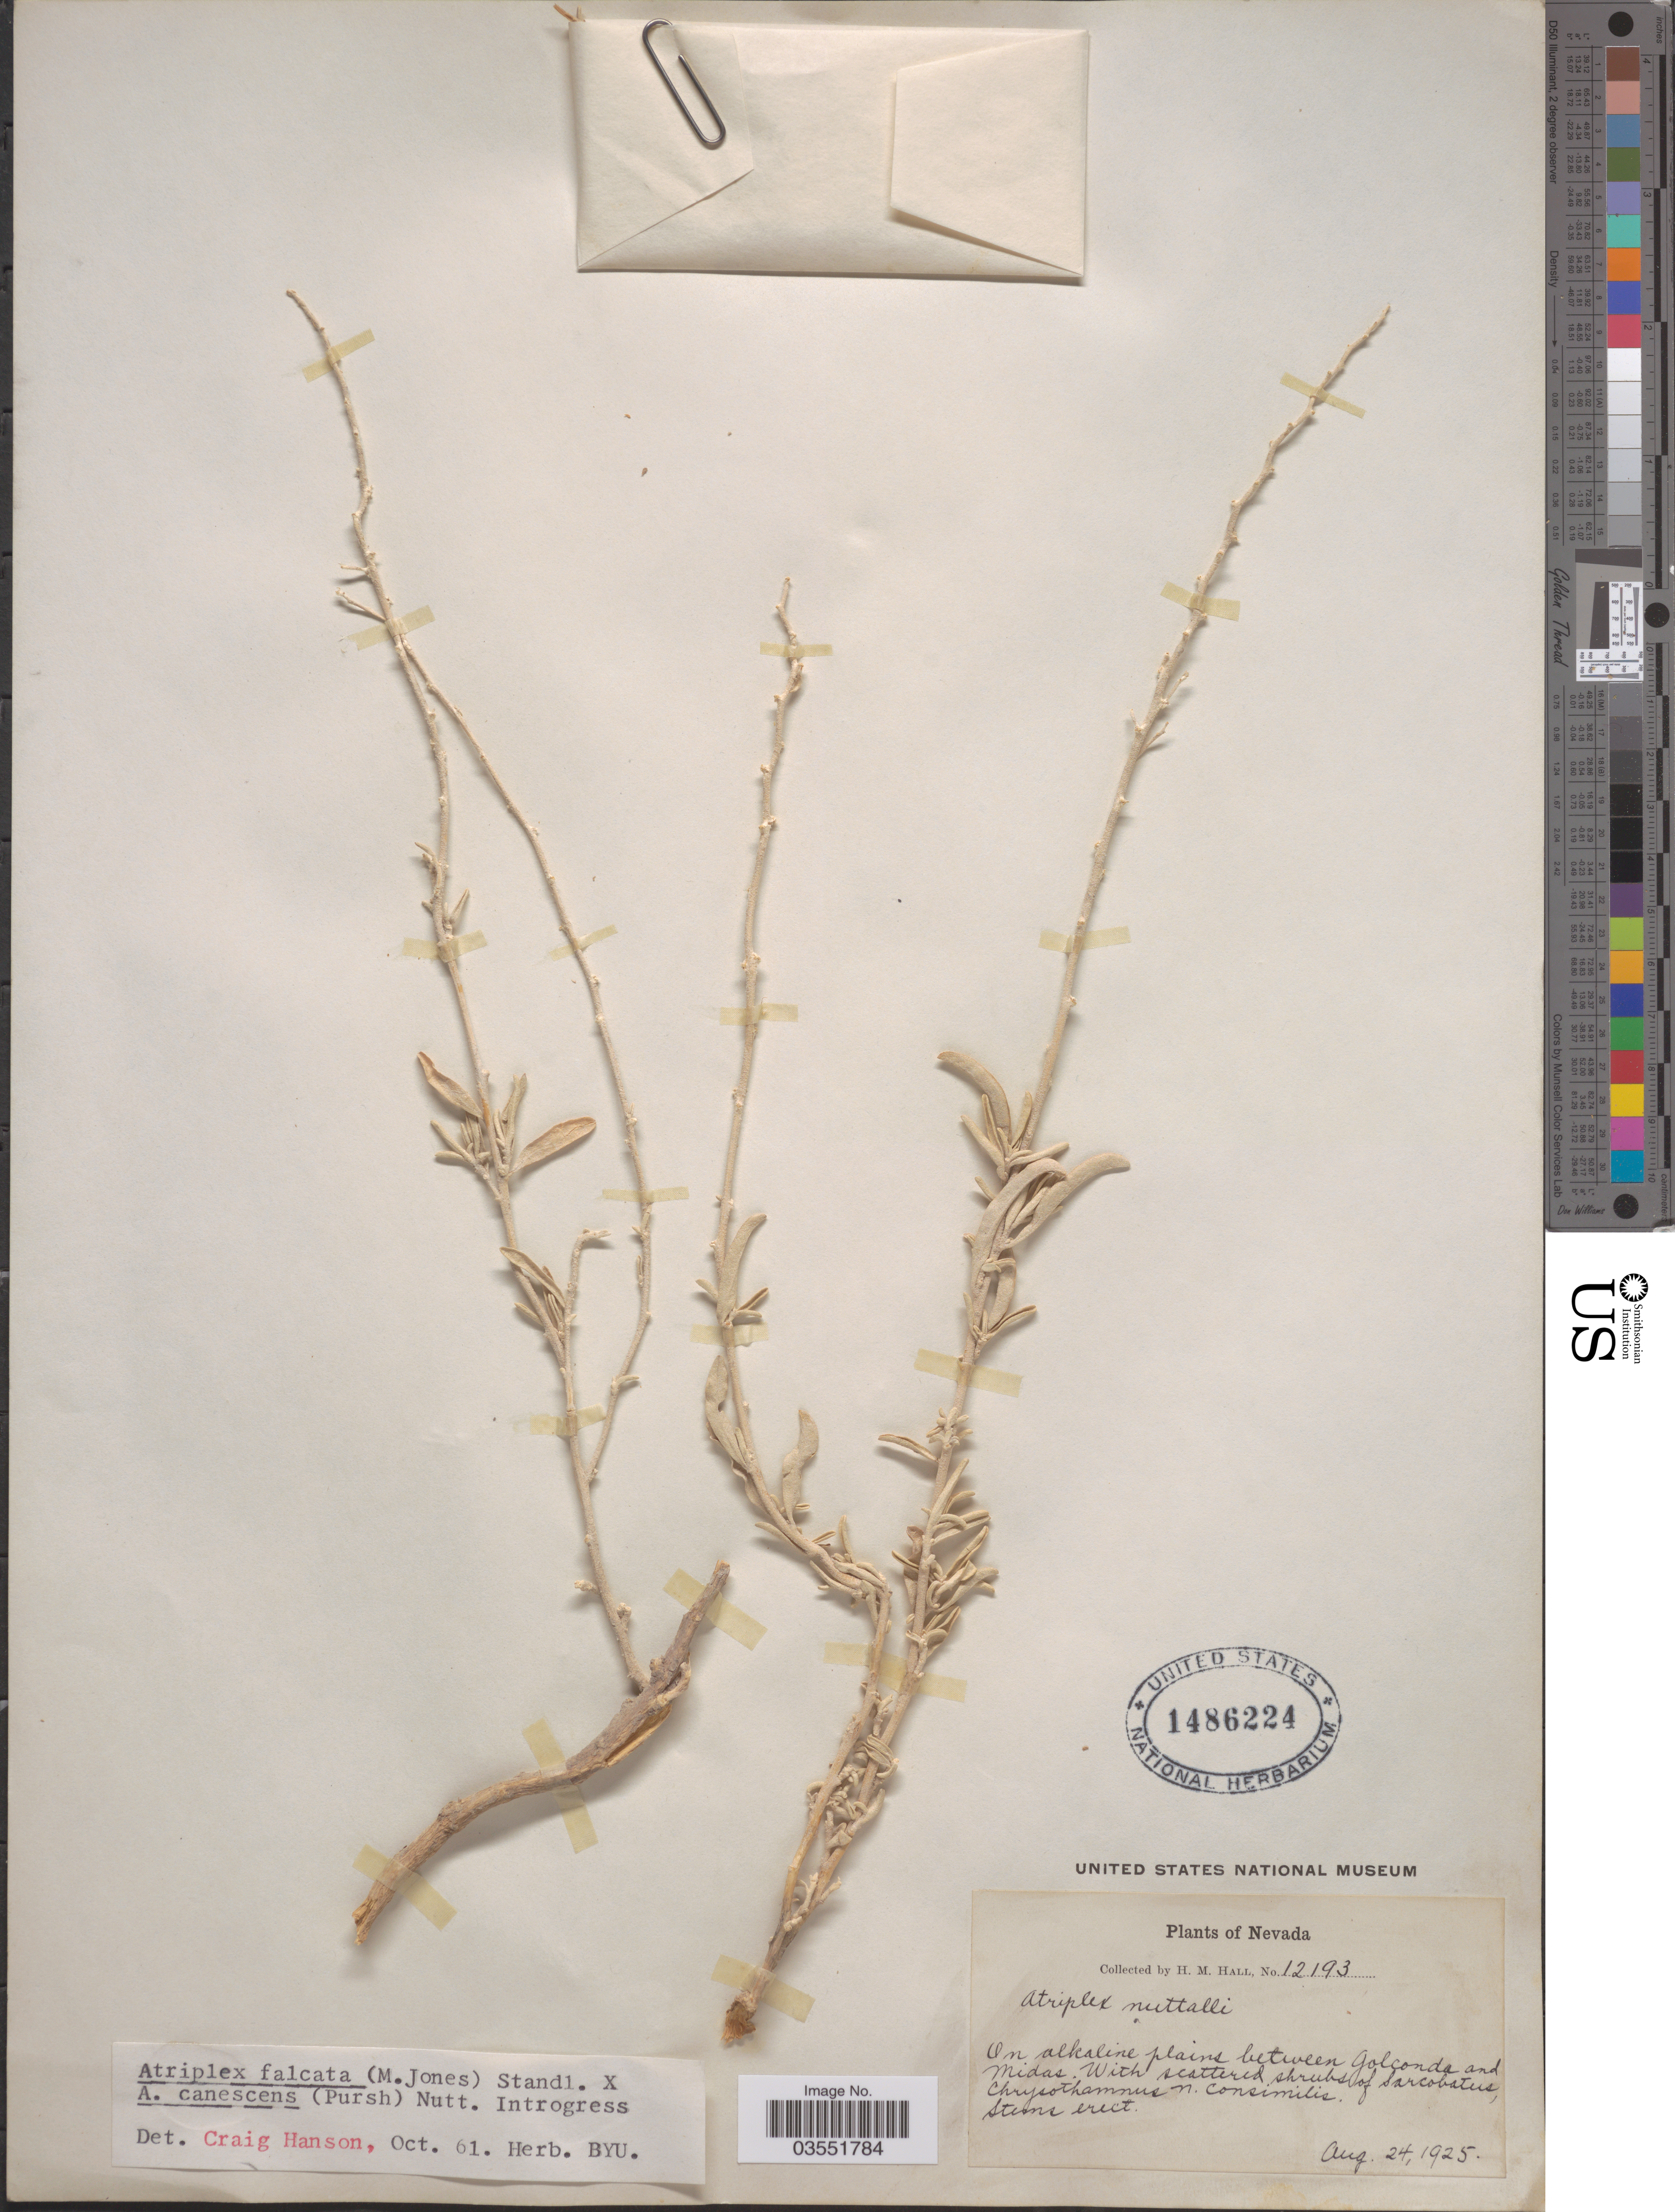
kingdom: Plantae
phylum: Tracheophyta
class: Magnoliopsida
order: Caryophyllales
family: Amaranthaceae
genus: Atriplex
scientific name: Atriplex falcata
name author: (M.E. Jones) Standl.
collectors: H. M. Hall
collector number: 12193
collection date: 1925-08-24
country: United States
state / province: Nevada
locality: Between Golconda and Midas.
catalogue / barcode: US 1486224